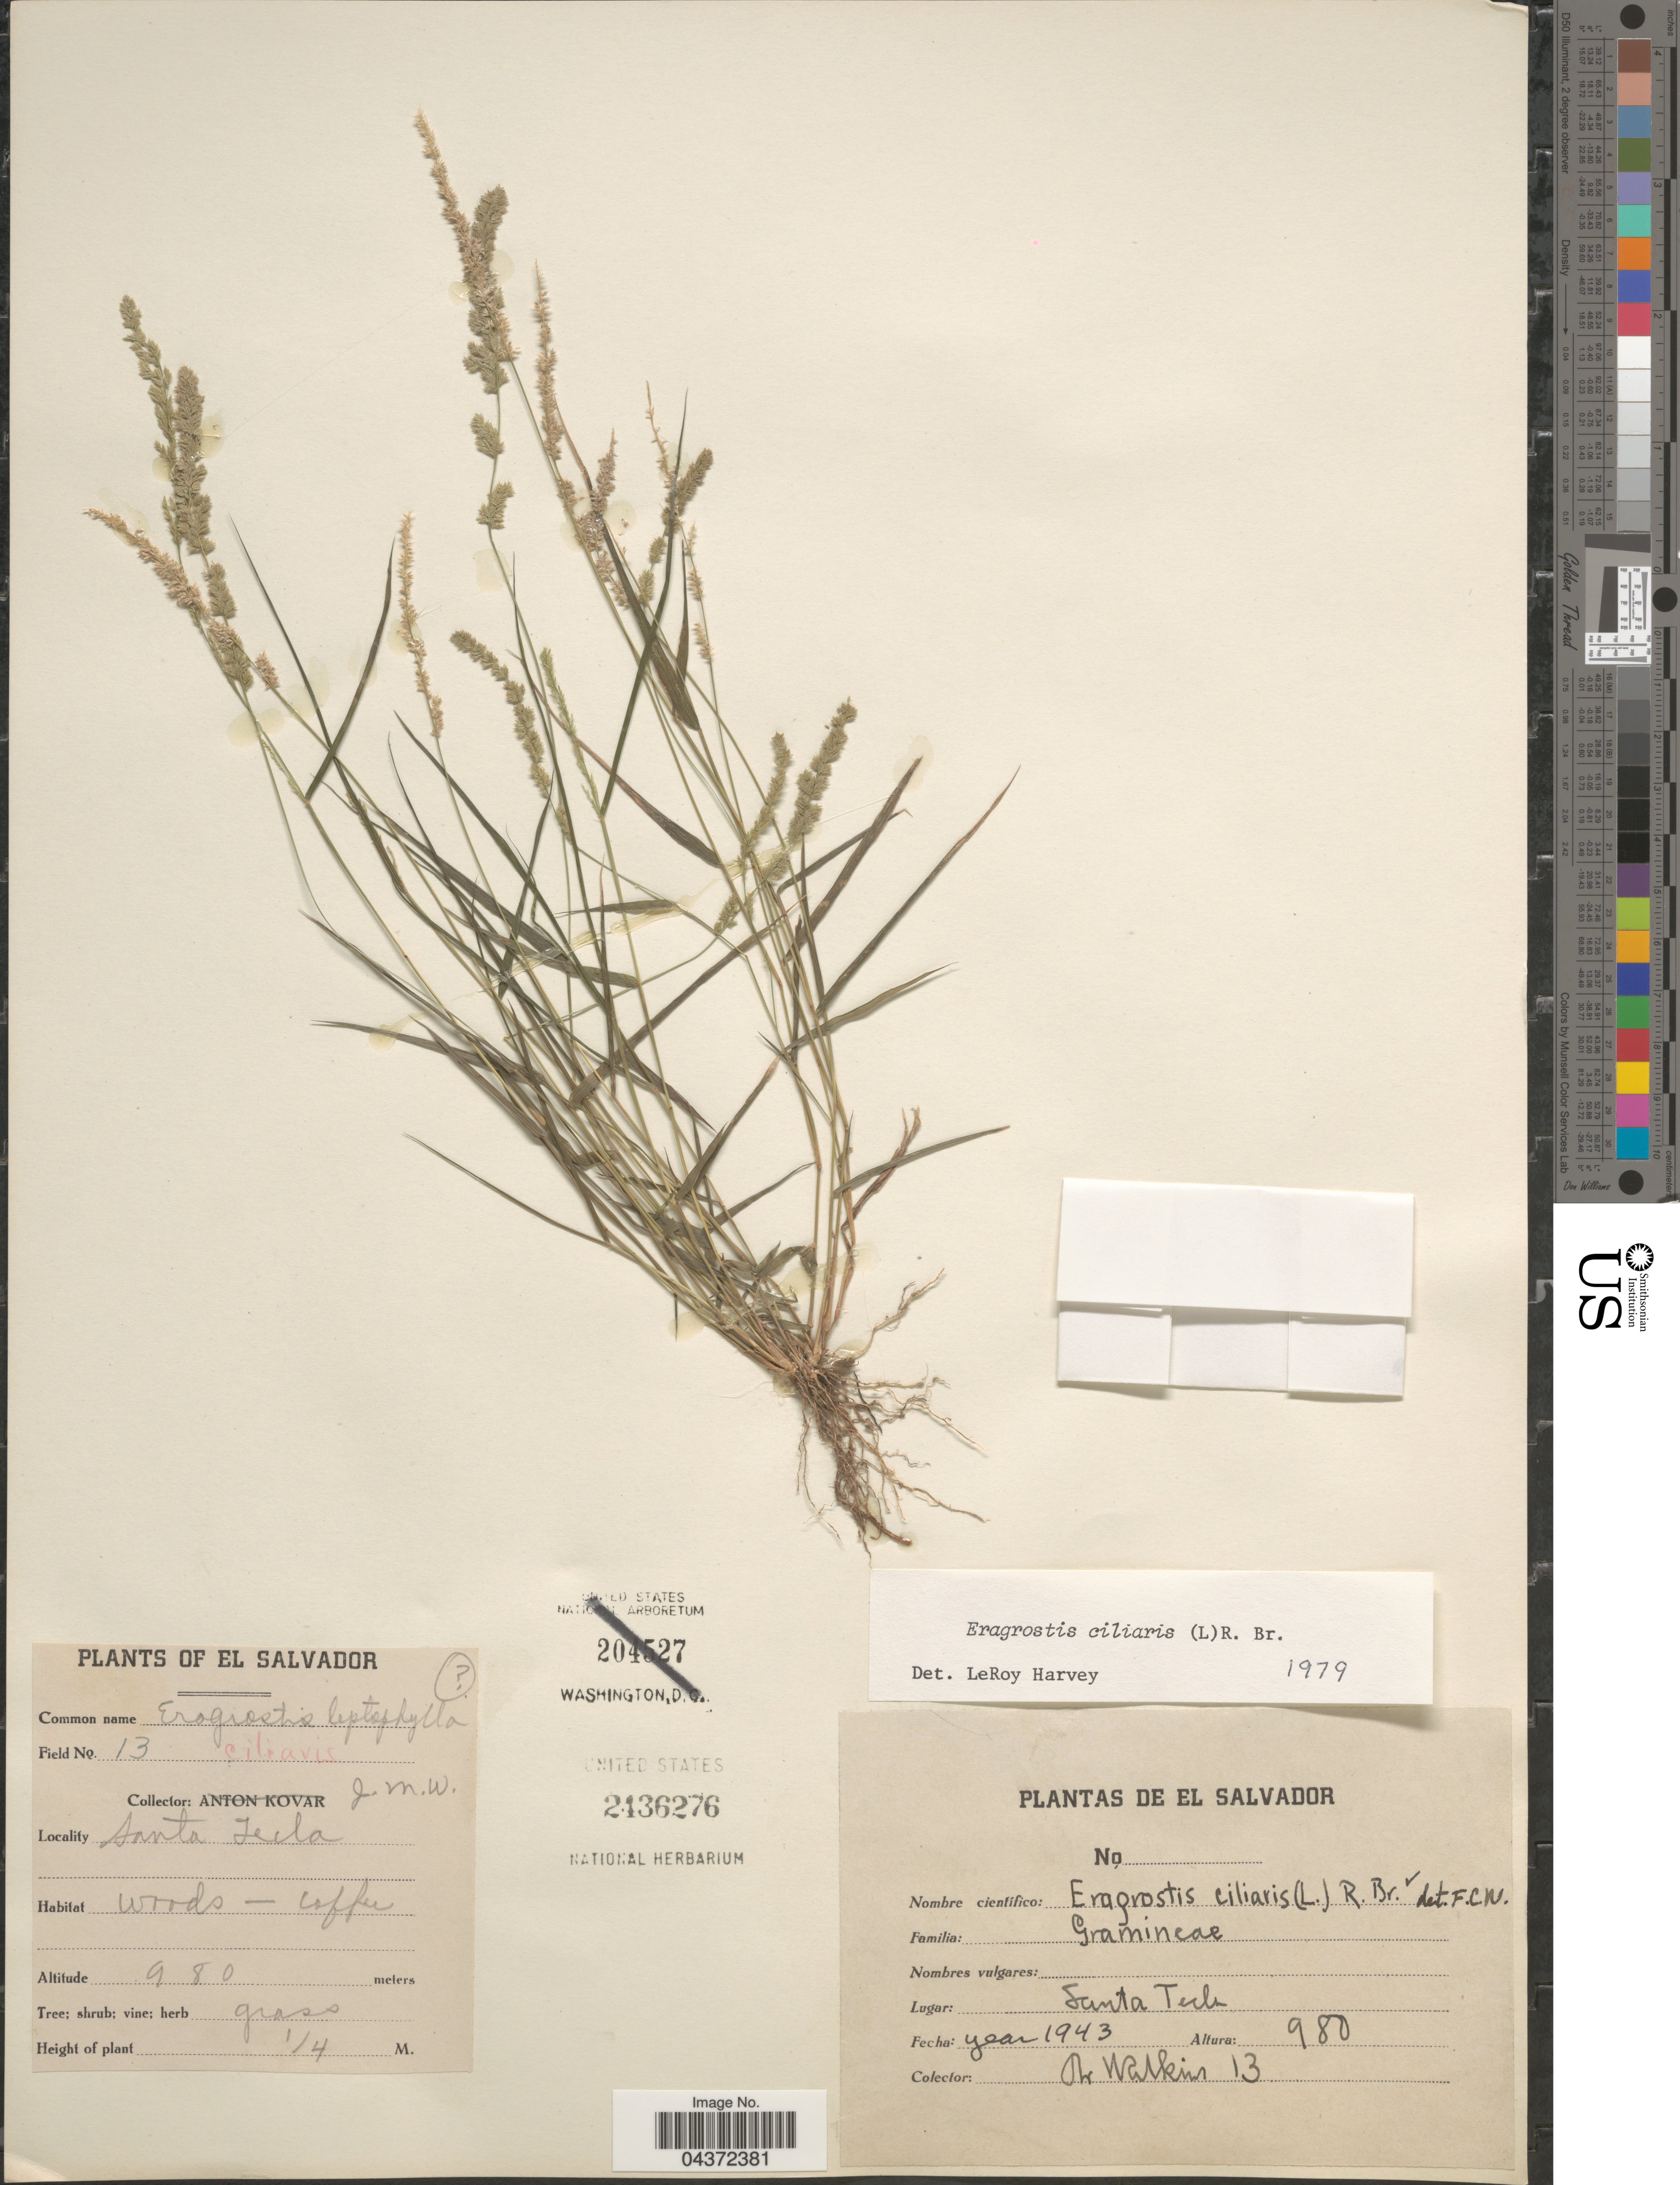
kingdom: Plantae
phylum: Tracheophyta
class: Liliopsida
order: Poales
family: Poaceae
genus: Eragrostis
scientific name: Eragrostis ciliaris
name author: (L.) R. Br.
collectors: J. Watkins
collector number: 13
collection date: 1943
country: El Salvador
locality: Santa Tecla.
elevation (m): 980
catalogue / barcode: US 2436276